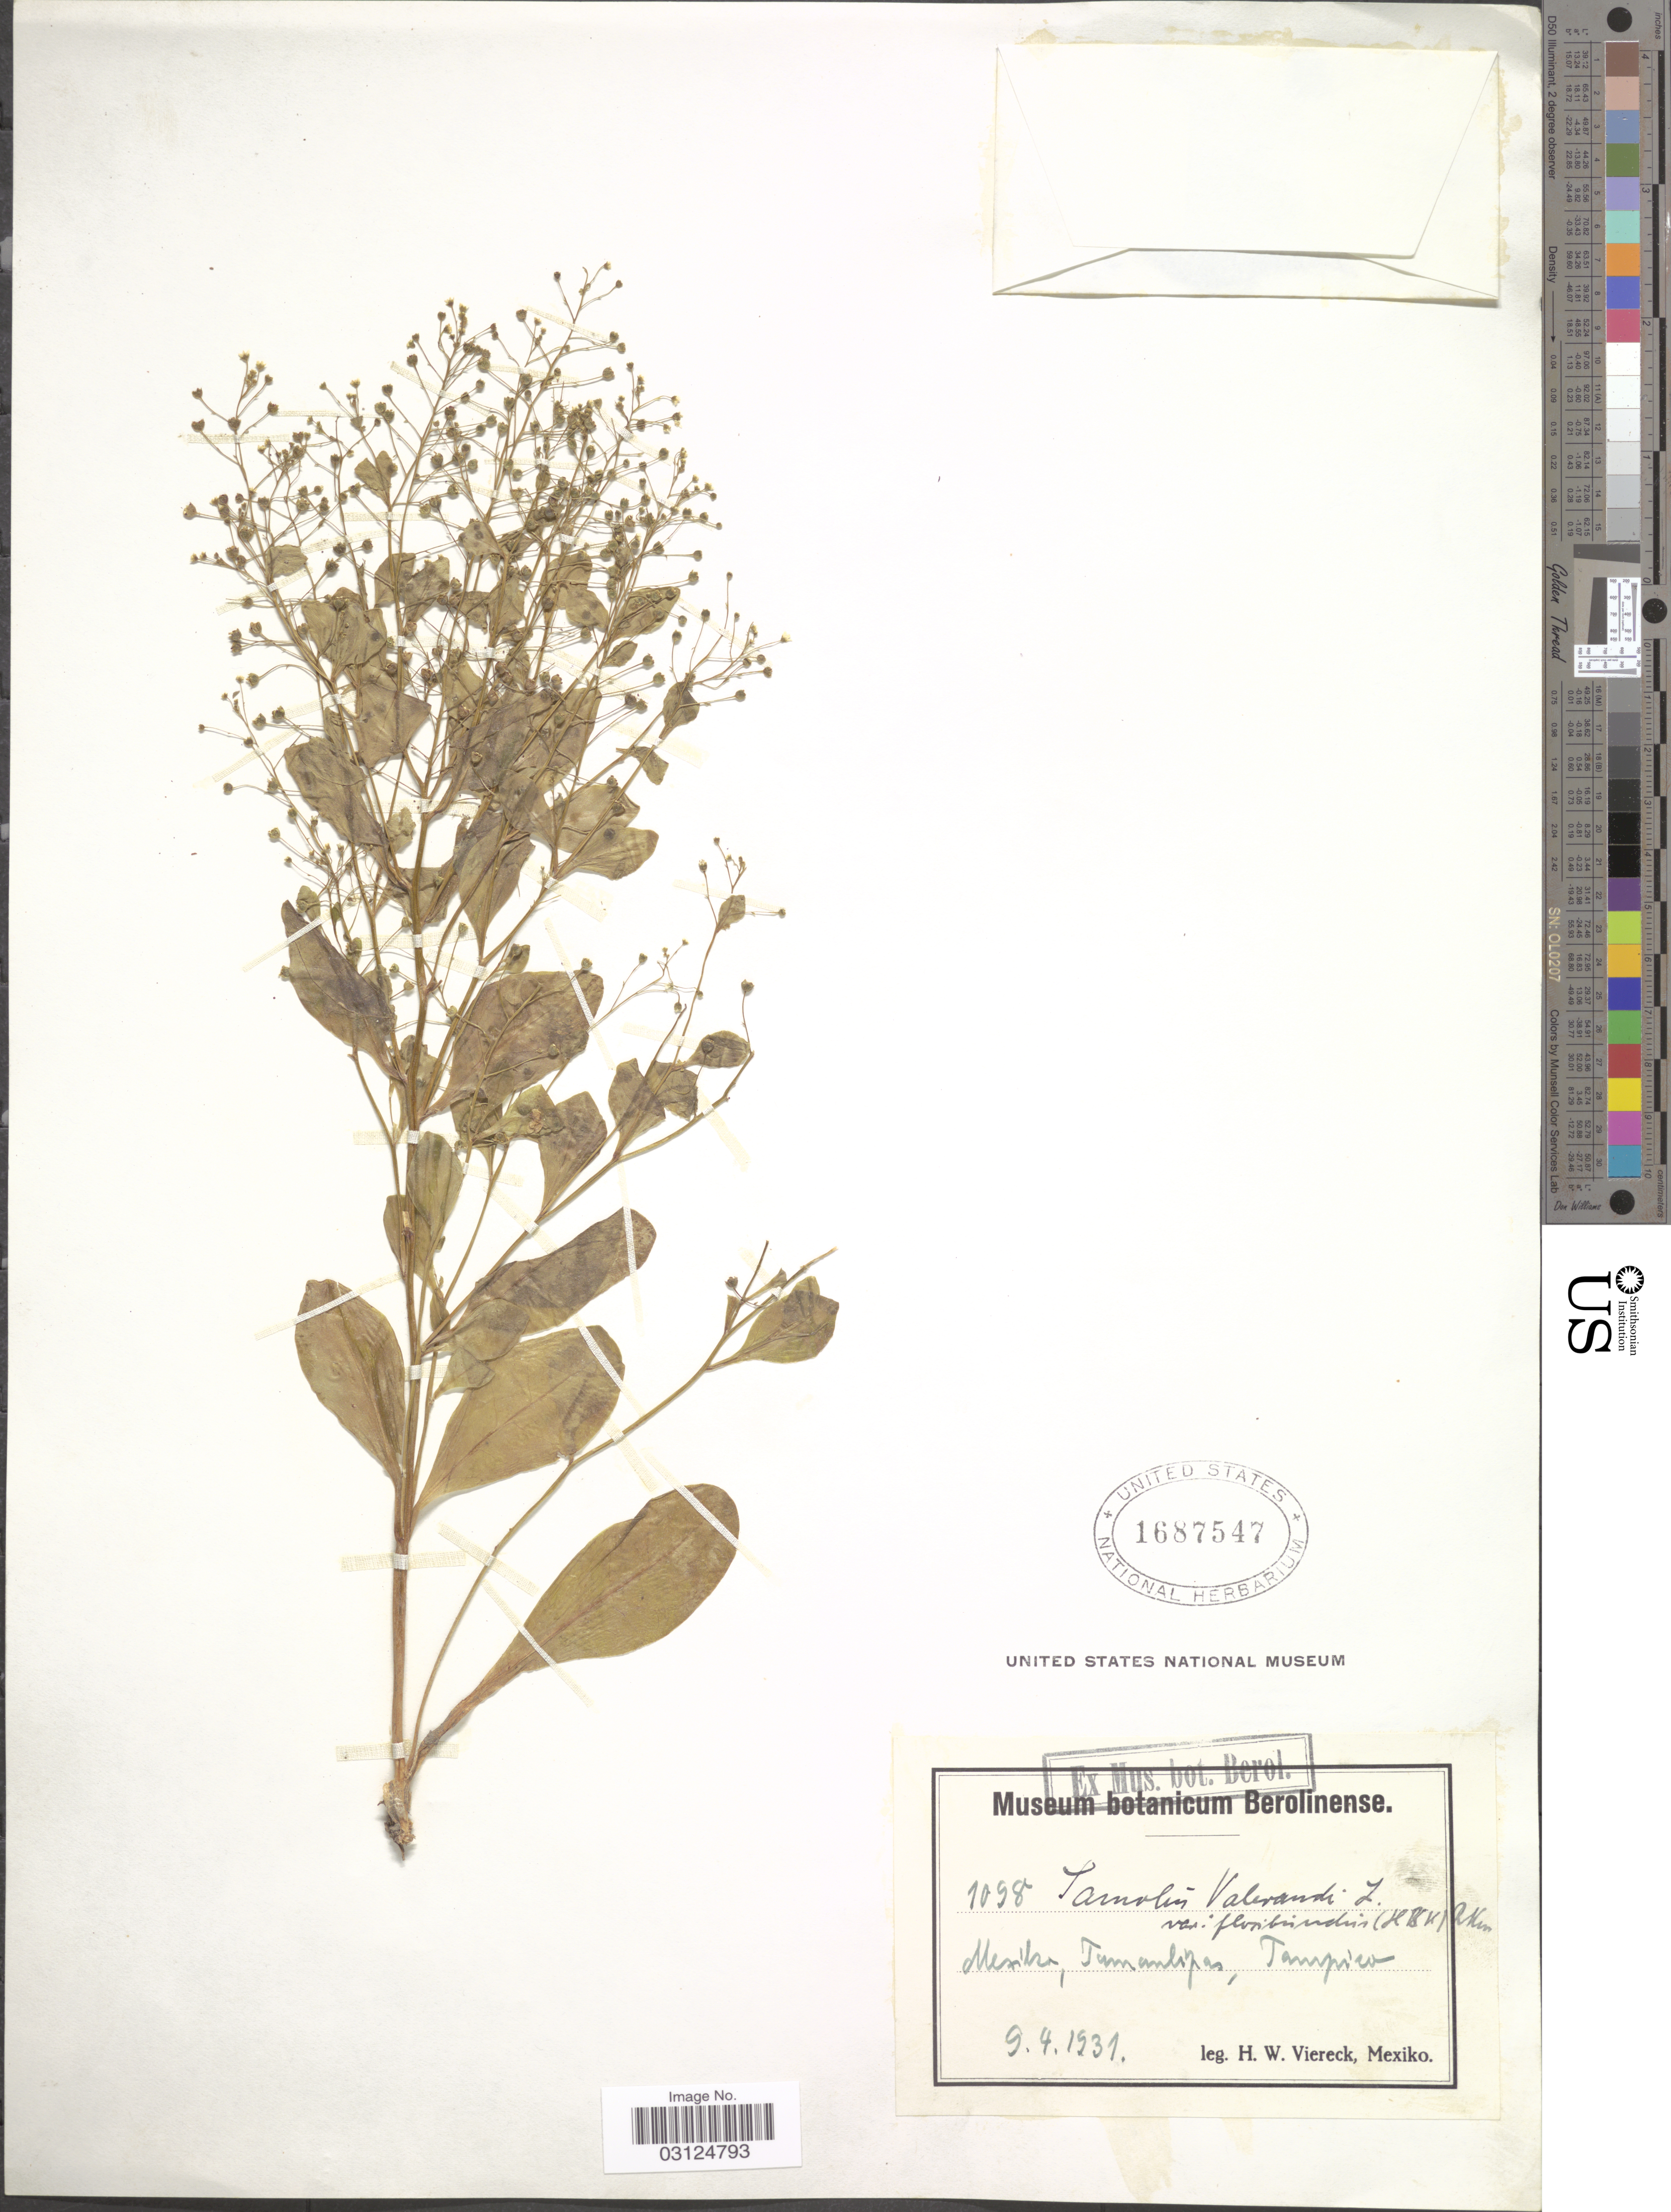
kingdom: Plantae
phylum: Tracheophyta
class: Magnoliopsida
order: Ericales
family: Primulaceae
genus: Samolus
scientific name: Samolus valerandi var. floribundus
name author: (Kunth) R. Knuth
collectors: H. W. Viereck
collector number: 1098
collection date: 1931-04-09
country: Mexico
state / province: Tamaulipas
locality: Tampico.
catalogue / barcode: US 1687547